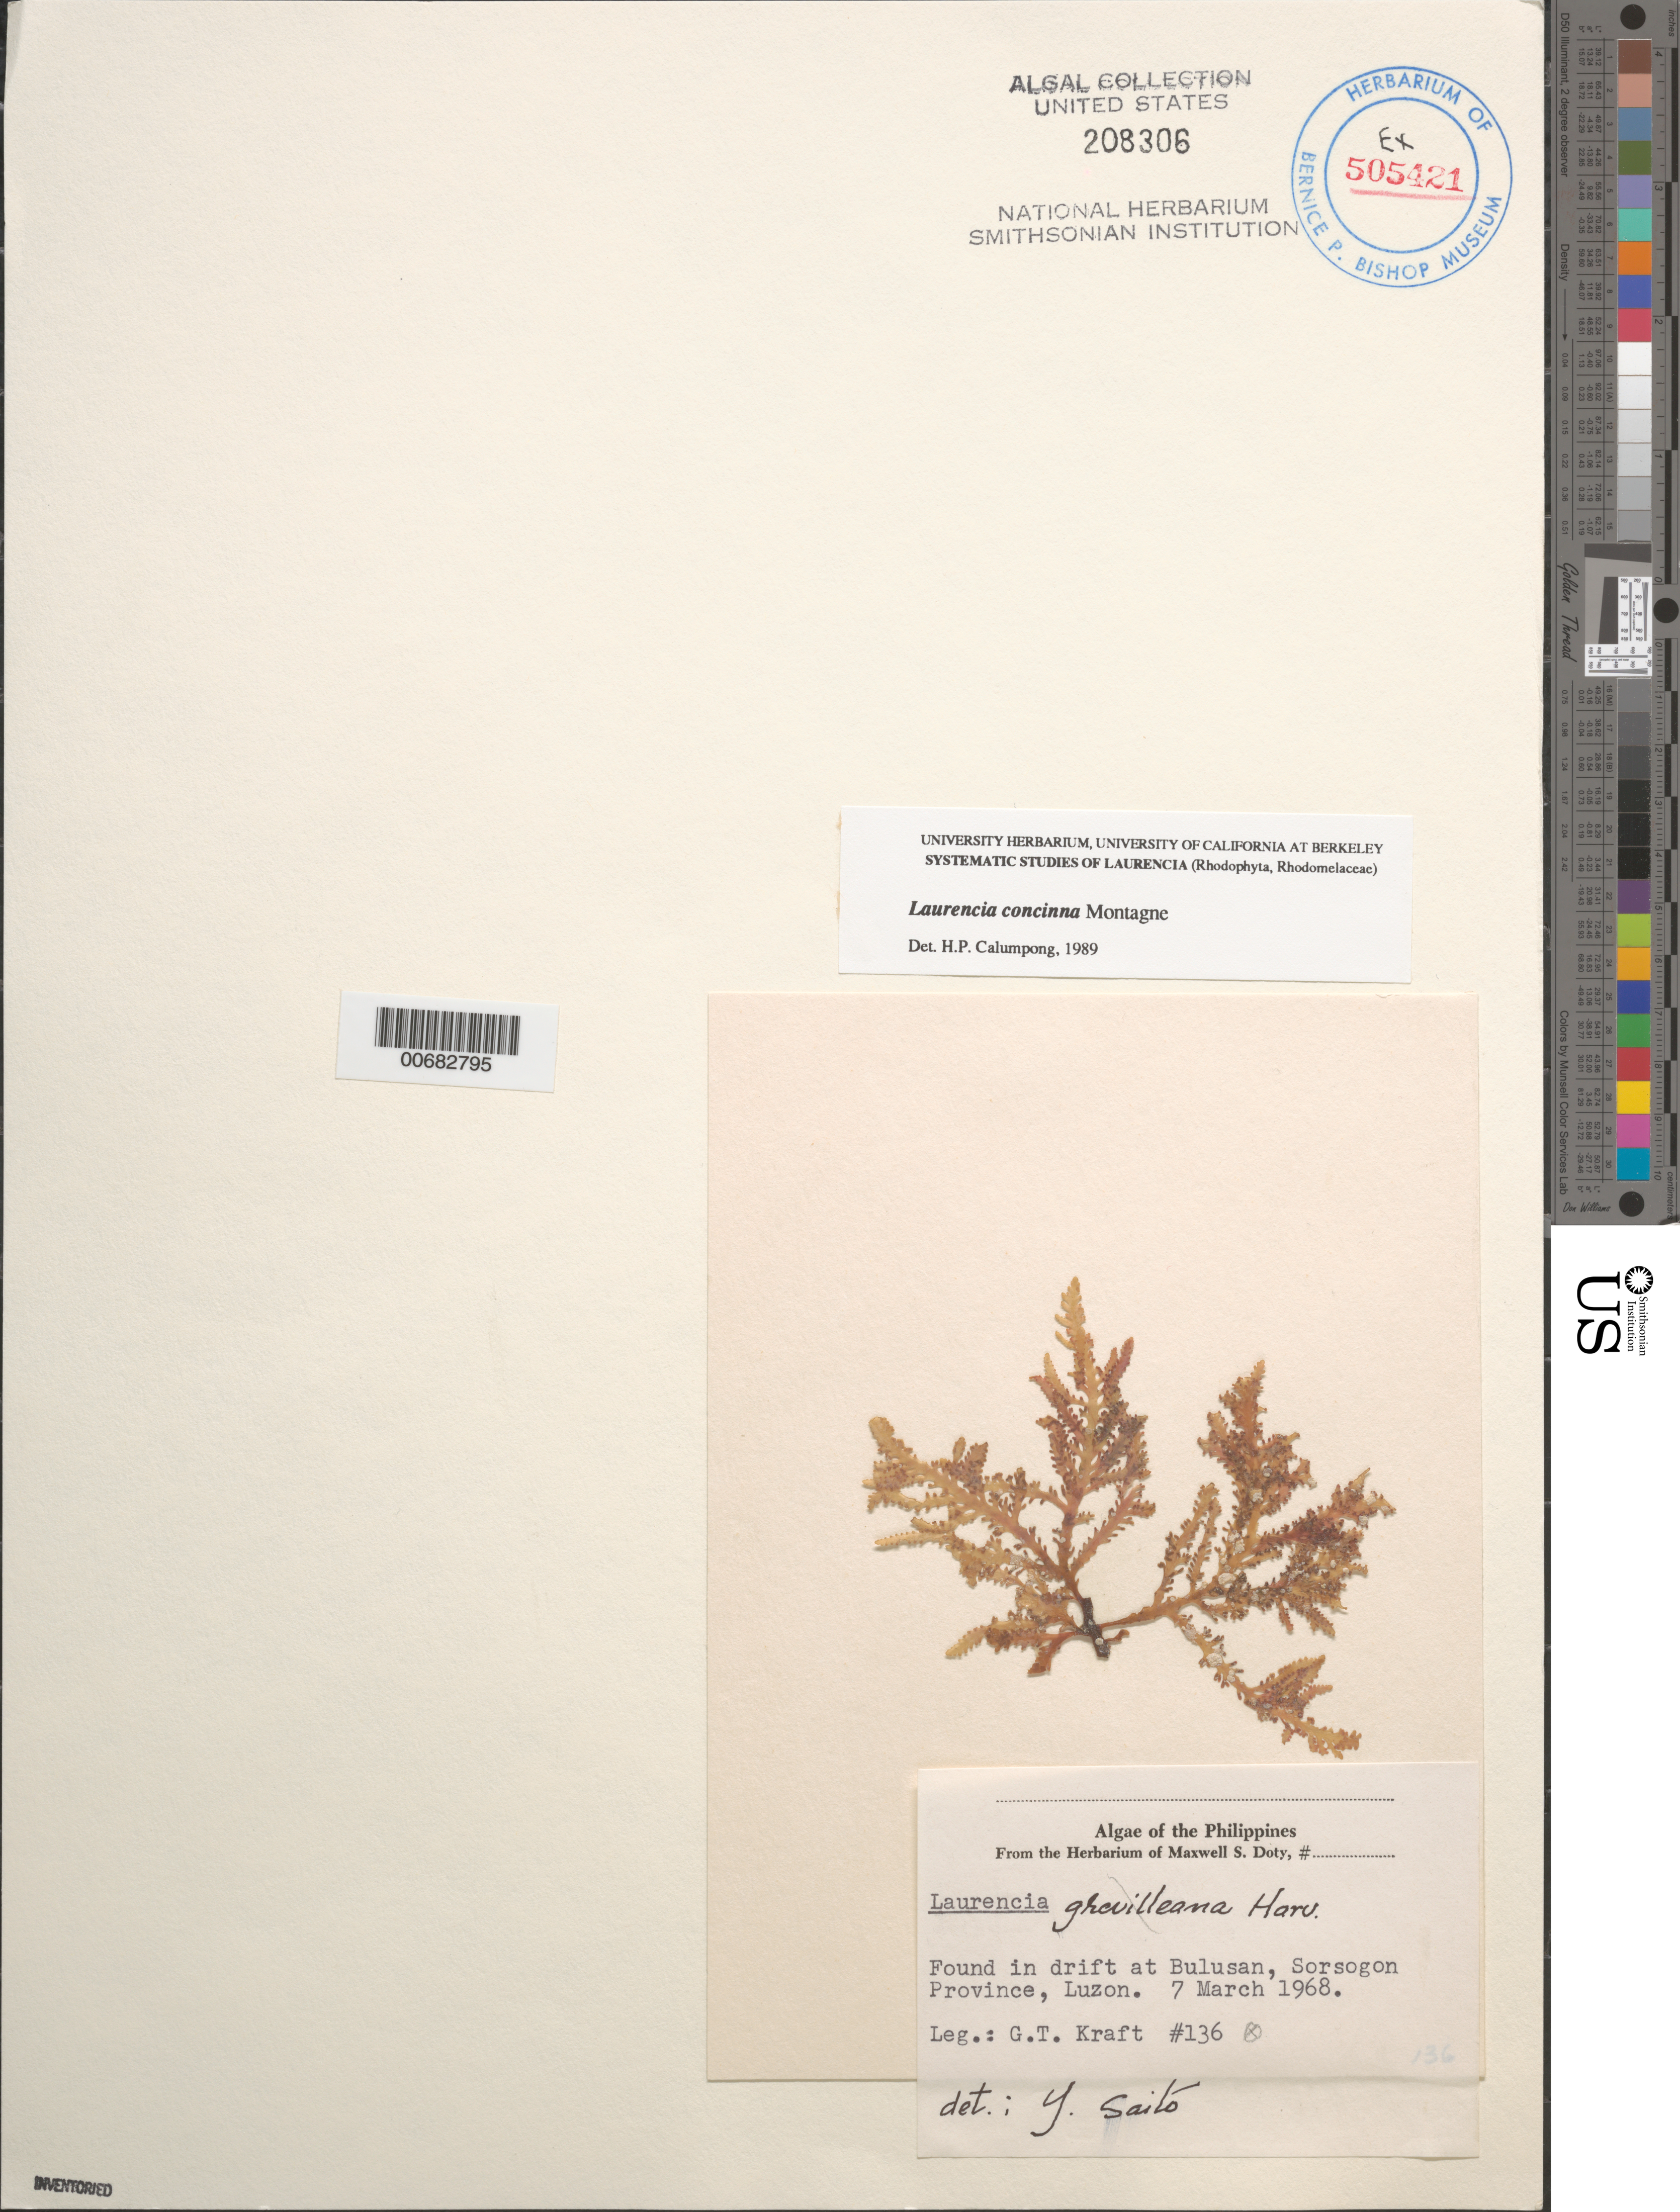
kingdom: Plantae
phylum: Rhodophyta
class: Florideophyceae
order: Ceramiales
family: Rhodomelaceae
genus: Laurencia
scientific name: Laurencia brongniartii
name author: J. Agardh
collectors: G. T. Kraft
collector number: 136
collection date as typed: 07 Mar 1968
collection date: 1968-03-07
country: Philippines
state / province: Bicol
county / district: Sorsogon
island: Luzon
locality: Reef near area B1, ca. 1 km south of Bulusan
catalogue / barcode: US 208306